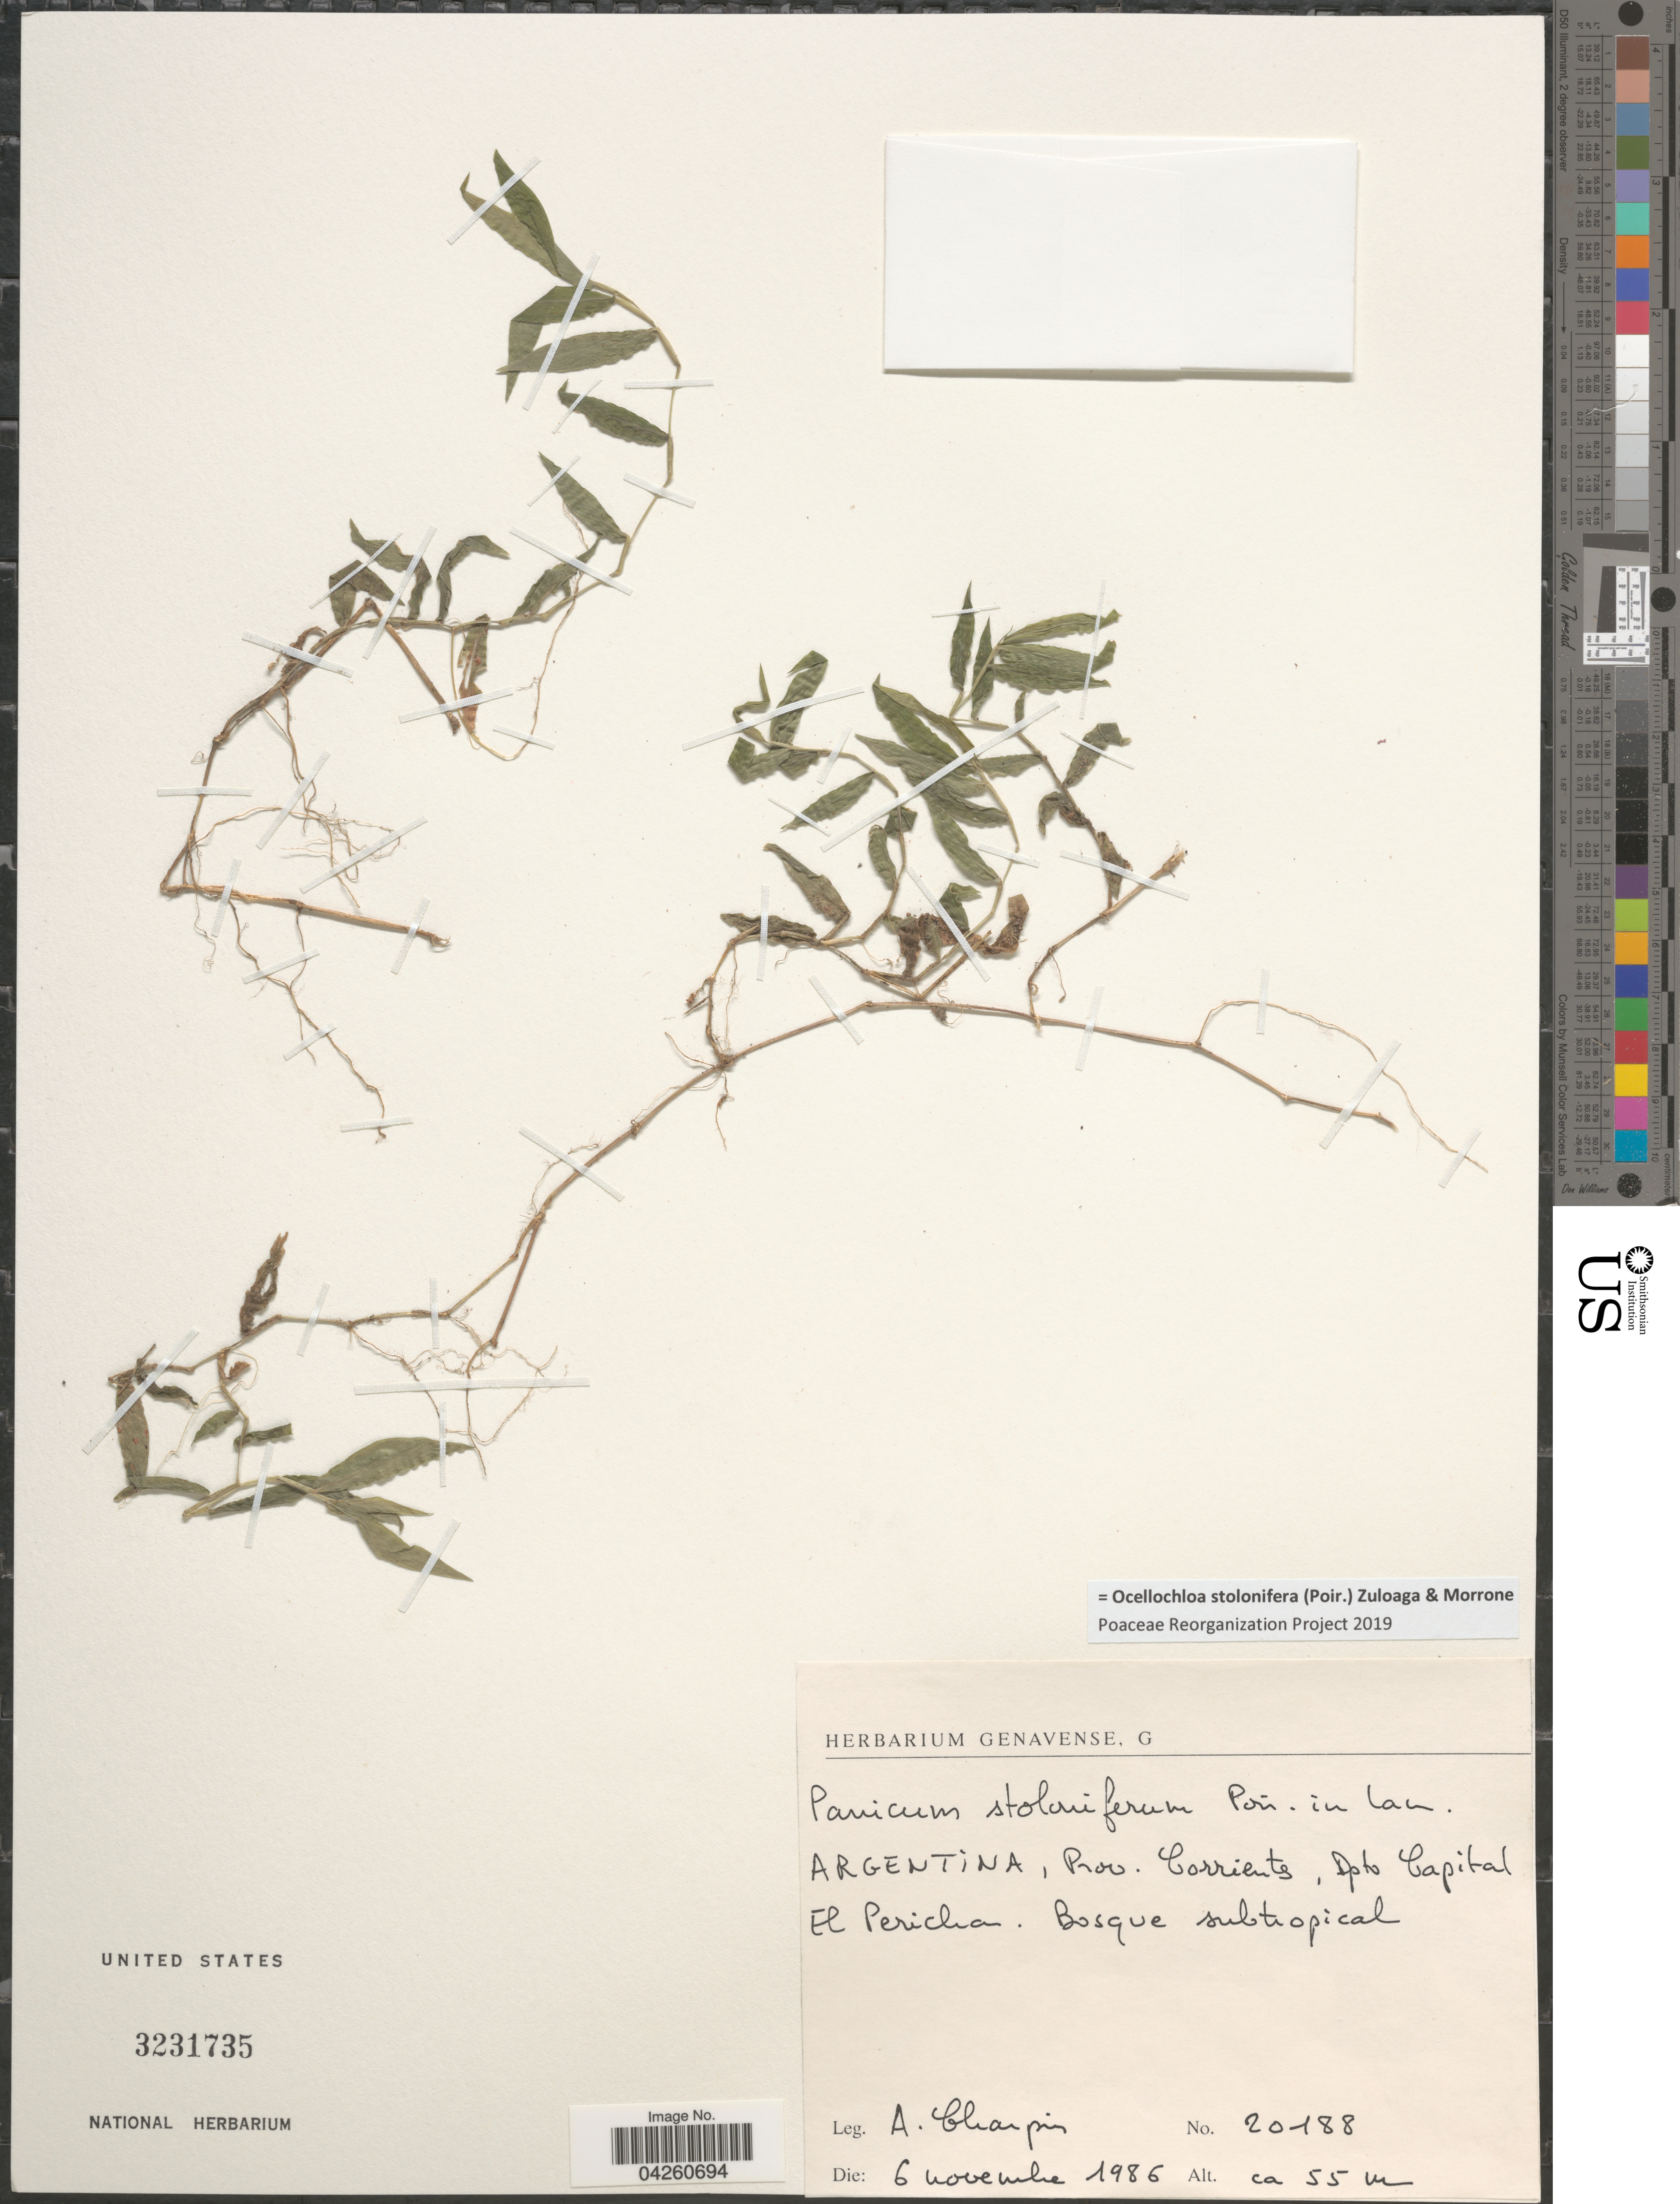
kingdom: Plantae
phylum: Tracheophyta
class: Liliopsida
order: Poales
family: Poaceae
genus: Ocellochloa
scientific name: Ocellochloa stolonifera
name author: (Poir.) Zuloaga & Morrone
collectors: A. Charpin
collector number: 20188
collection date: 1986-11-06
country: Argentina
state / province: Corrientes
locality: Dpto Capital El Pericha.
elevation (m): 55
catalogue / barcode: US 3231735